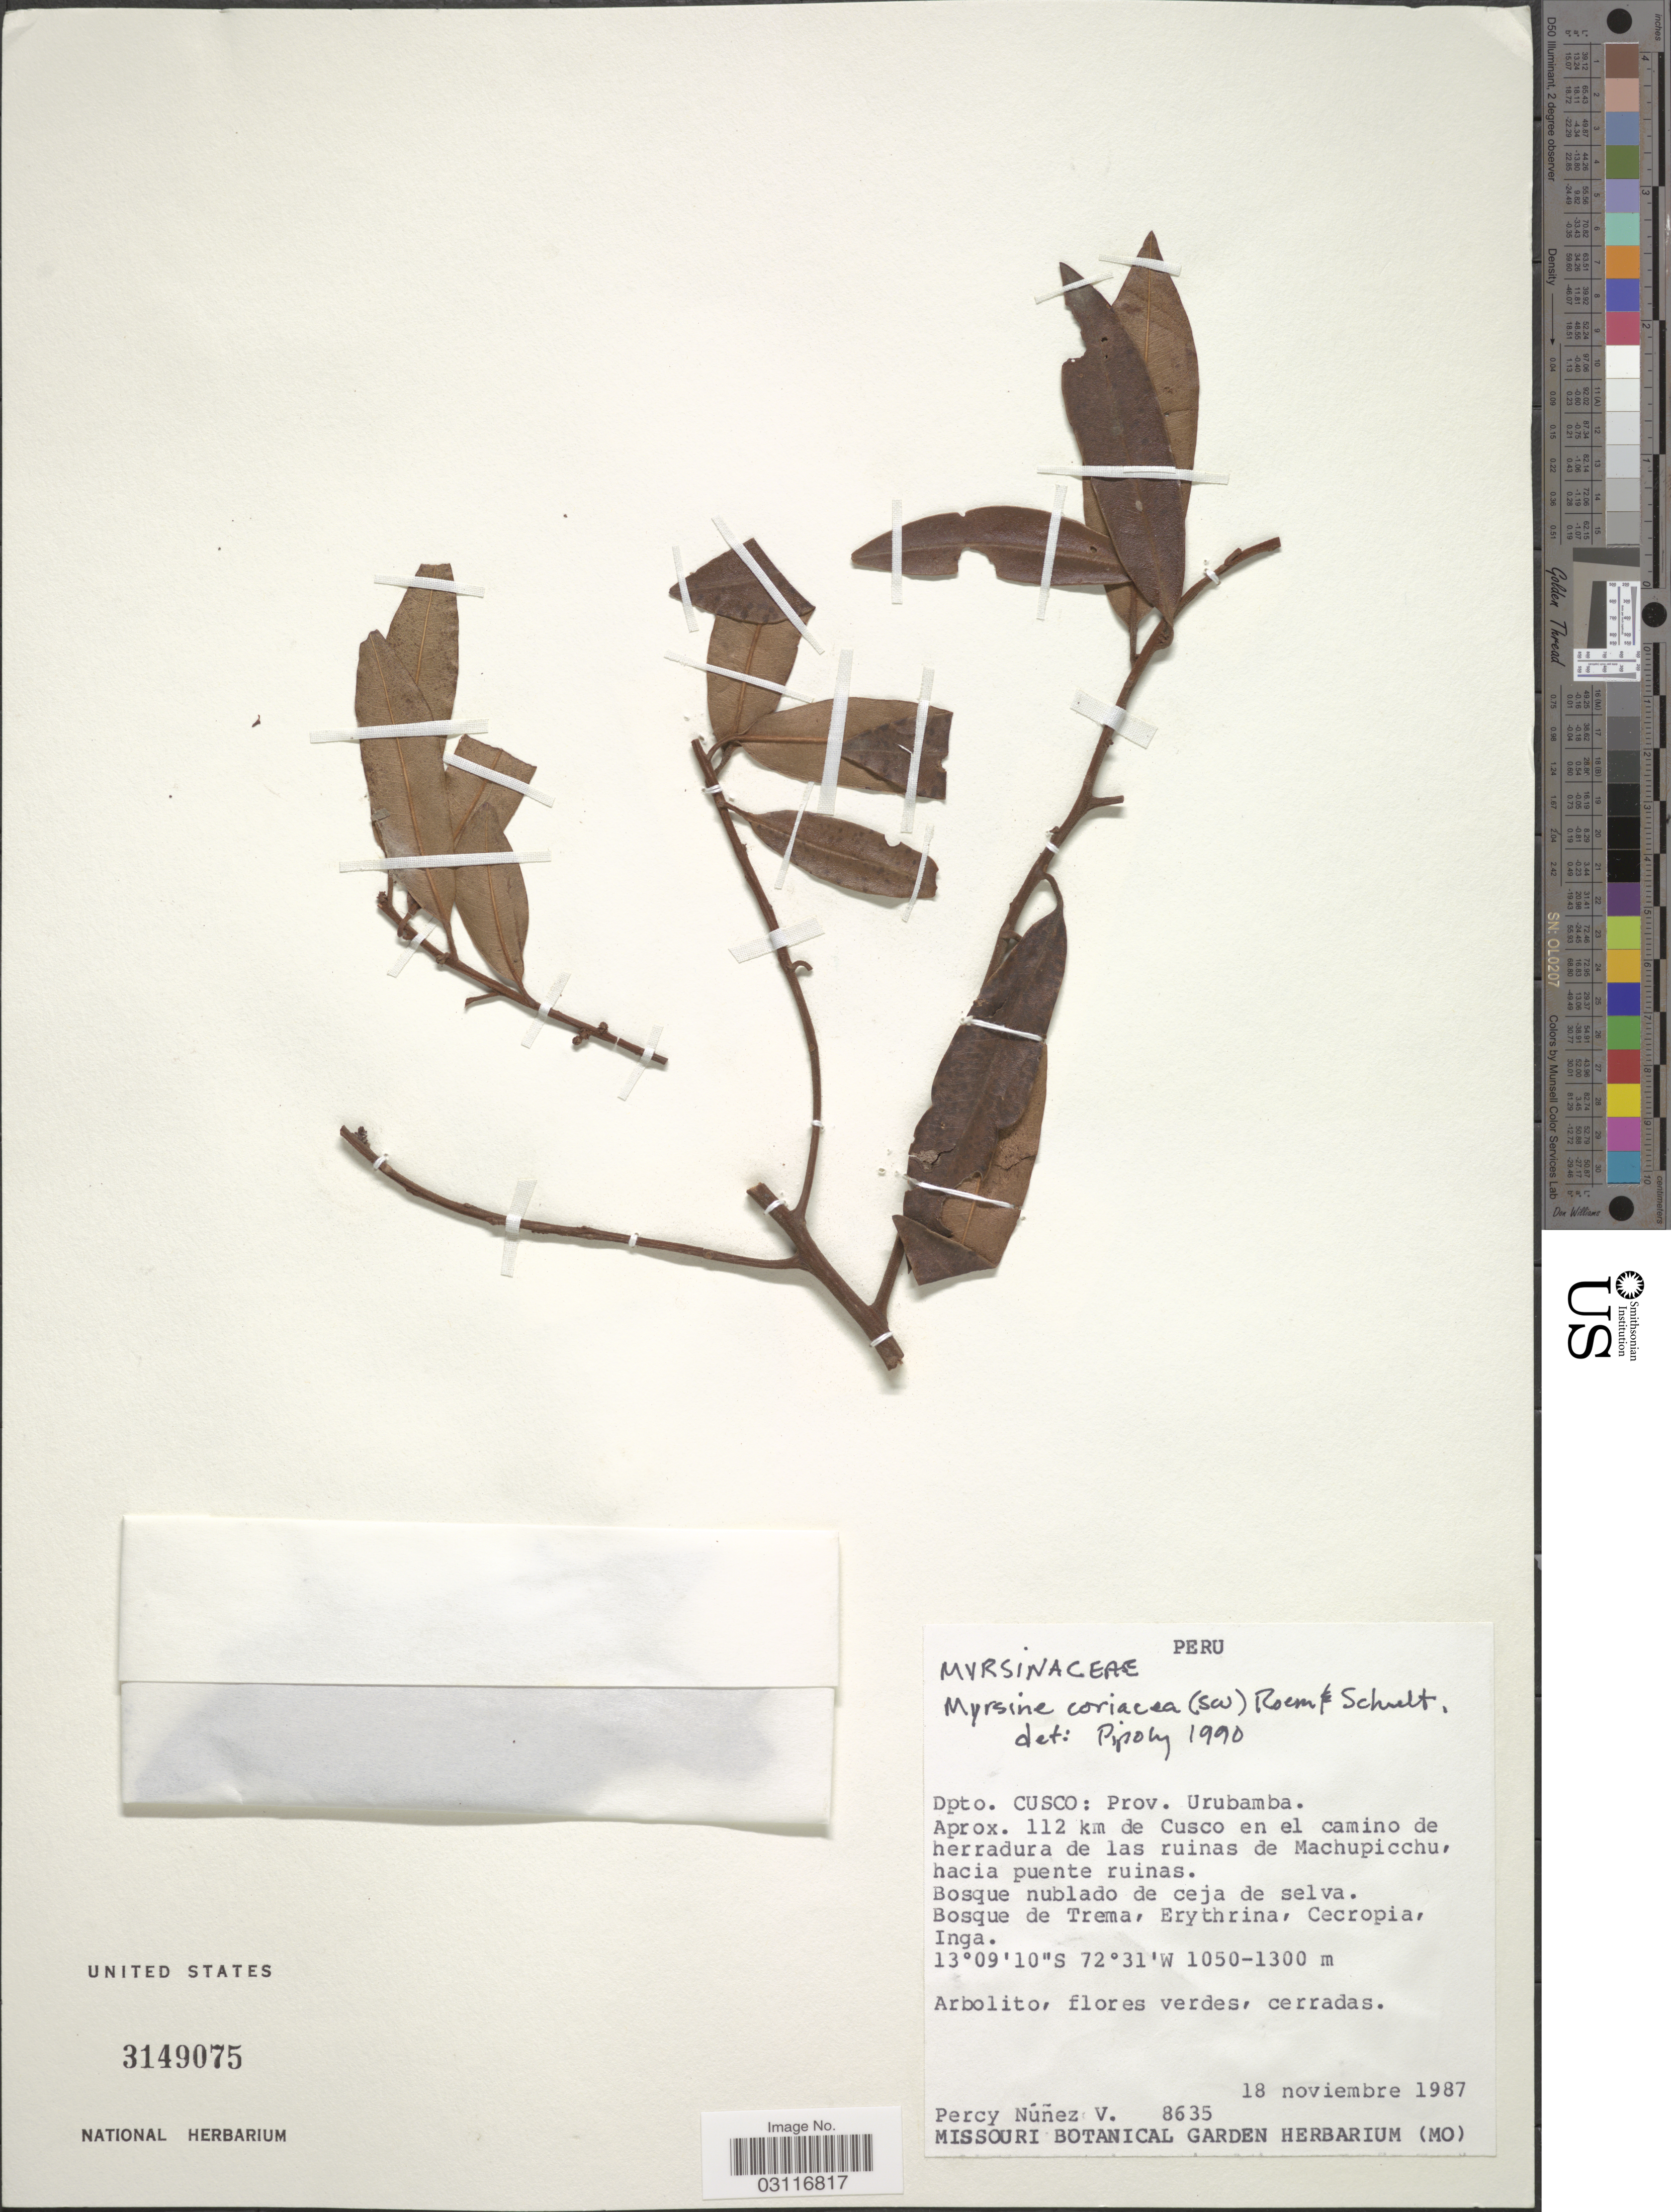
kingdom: Plantae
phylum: Tracheophyta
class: Magnoliopsida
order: Ericales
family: Primulaceae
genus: Myrsine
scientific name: Myrsine coriacea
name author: (Sw.) R. Br. ex Roem. & Schult.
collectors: P. Nuñez V.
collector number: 8635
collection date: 1987-11-18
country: Peru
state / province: Cusco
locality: Dpto. Cusco: Prov. Urubamba. Aprox. 112 km de Cusco en el camino de herradura de las ruinas de Machupicchu, hacia puente ruinas.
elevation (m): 1050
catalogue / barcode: US 3149075